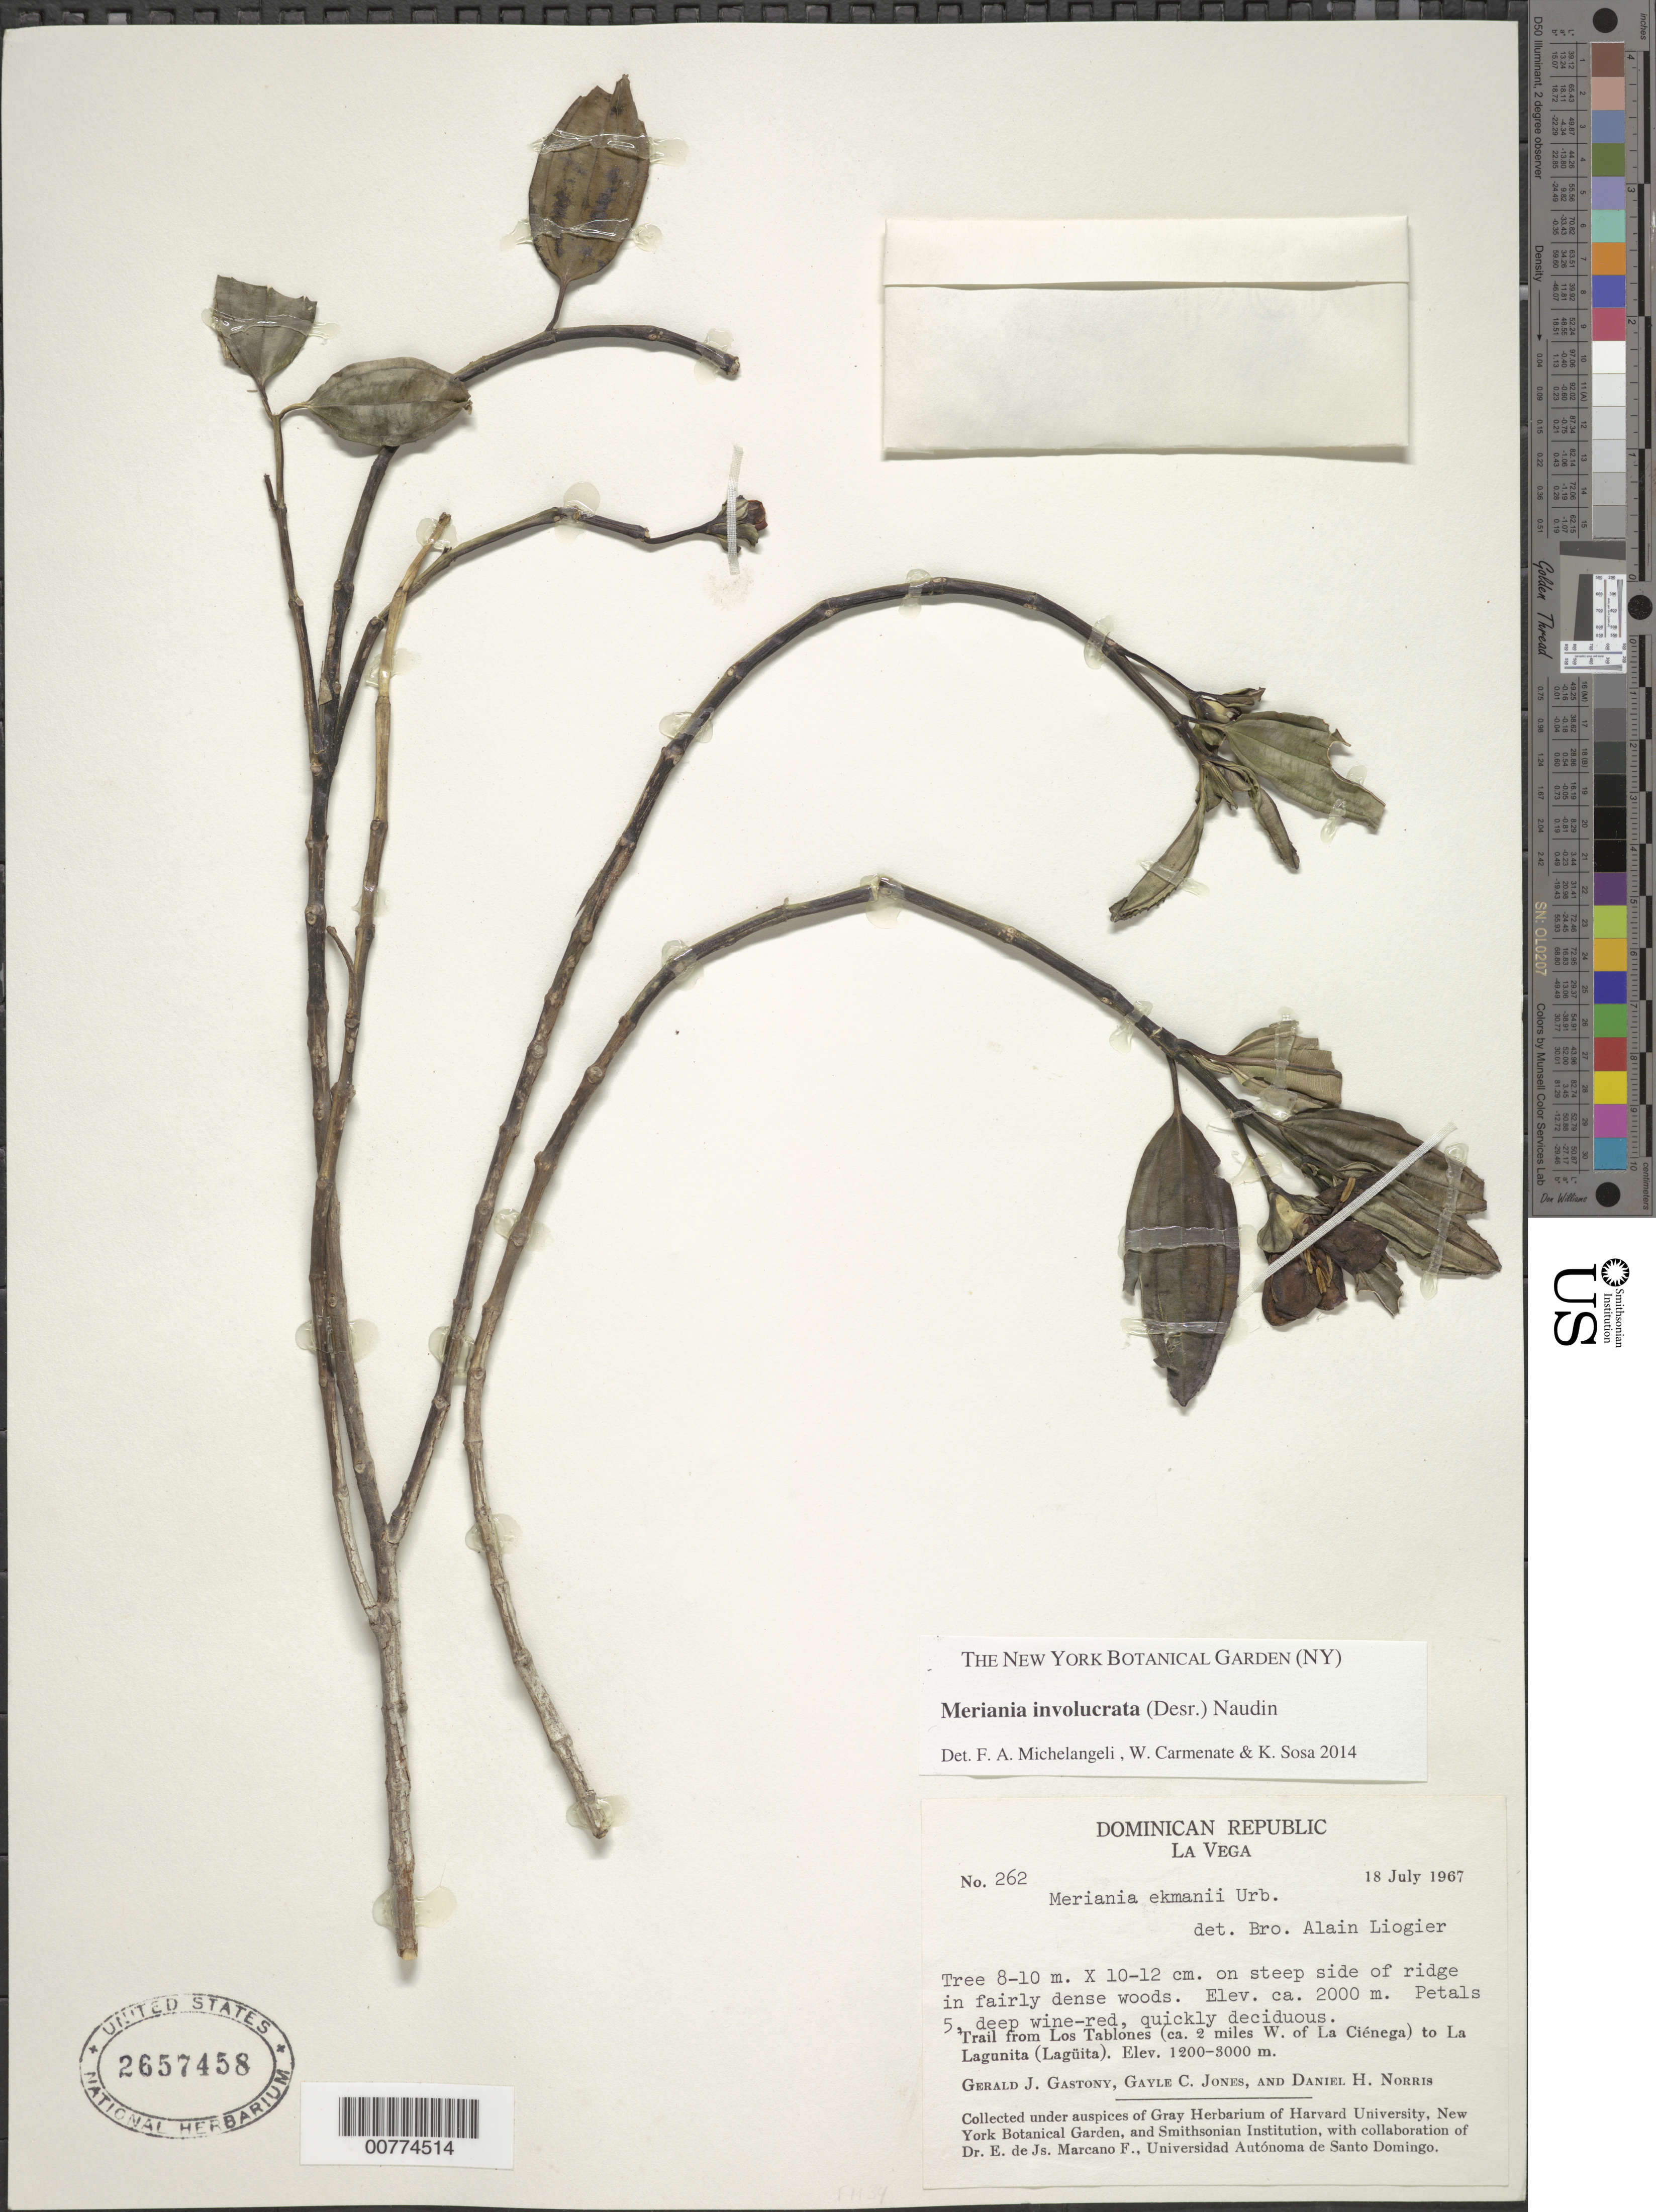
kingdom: Plantae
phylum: Tracheophyta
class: Magnoliopsida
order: Myrtales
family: Melastomataceae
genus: Meriania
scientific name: Meriania involucrata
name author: (Desr.) Naudin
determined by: Michelangeli, F. A.; Carmenate, W.; Sosa, K.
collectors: G. Gastony, G. C. Jones & D. H. Norris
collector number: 262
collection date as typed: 18 Jul 1967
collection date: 1967-07-18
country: Dominican Republic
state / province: La Vega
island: Hispaniola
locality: Trail from Los Tablones (ca. 2 miles W of La Ciénaga) to La Lagunita (Lagüita).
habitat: Steep side of ridge in fairly dense woods.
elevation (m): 1200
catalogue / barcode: US 2657458